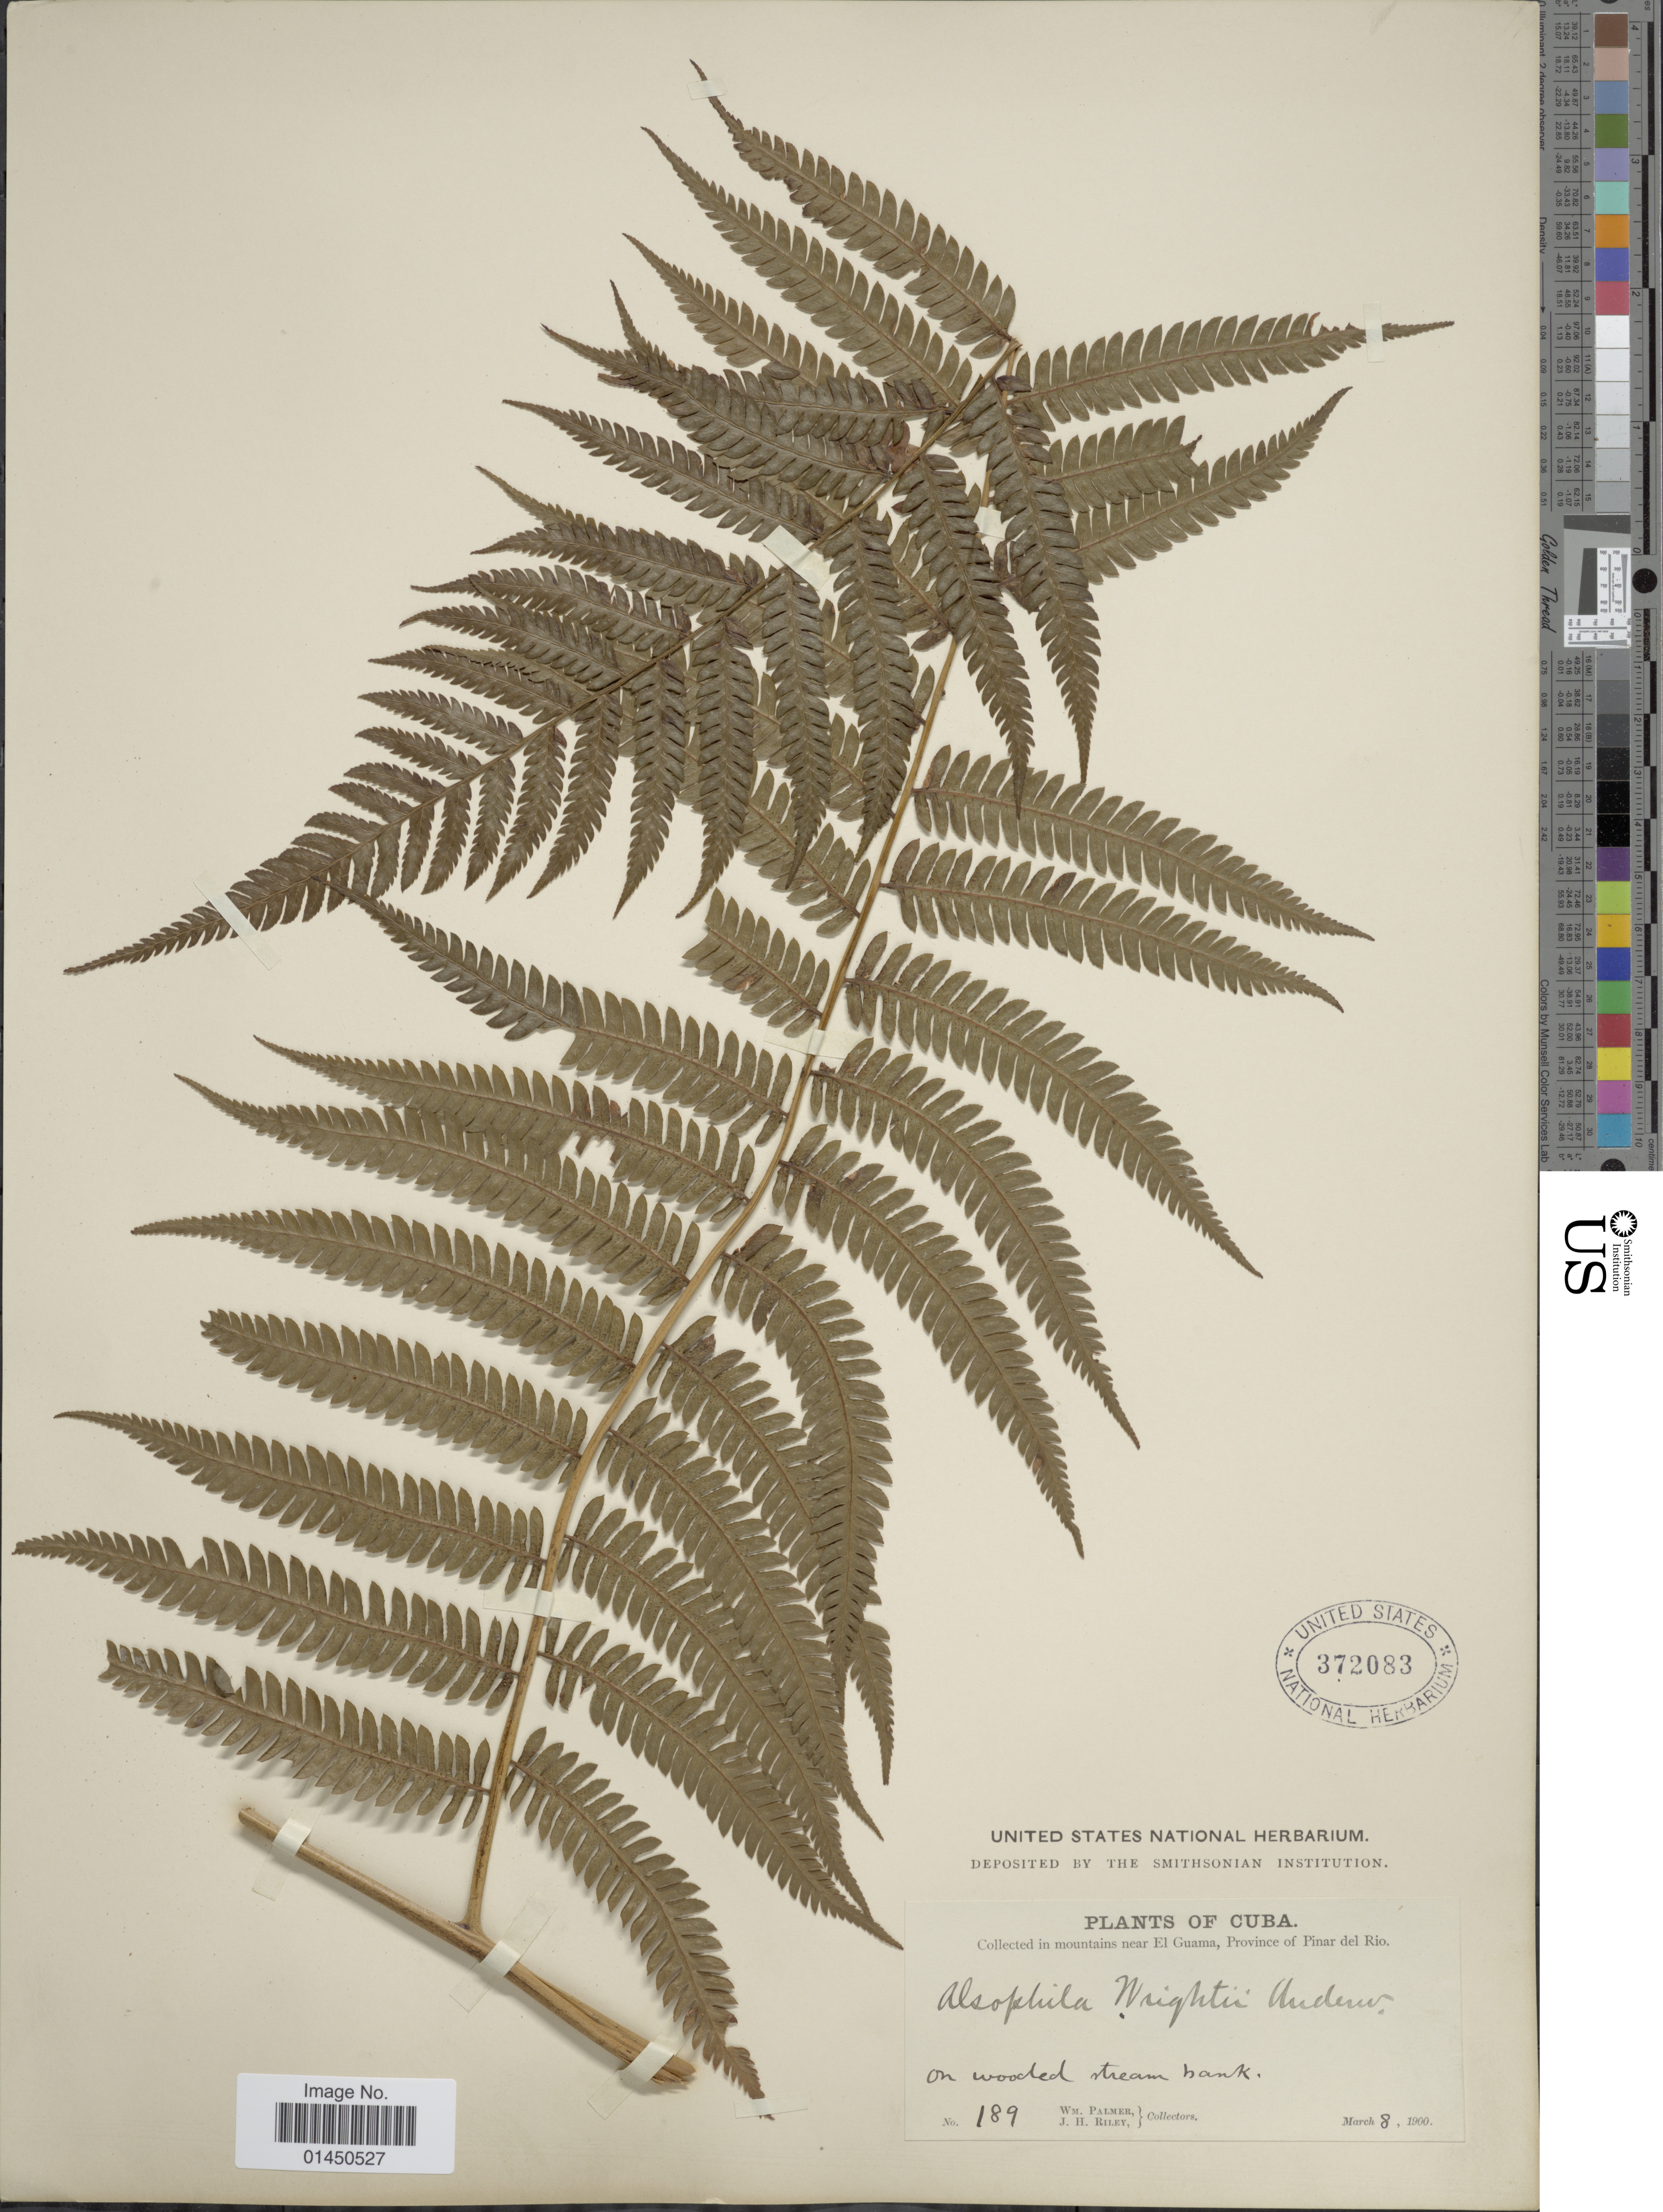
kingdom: Plantae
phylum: Tracheophyta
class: Polypodiopsida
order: Cyatheales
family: Cyatheaceae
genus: Cyathea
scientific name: Cyathea myosuriodes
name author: (Liebm.) Domin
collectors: W. Palmer & J. H. Riley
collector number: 189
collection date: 1900-03-08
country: Cuba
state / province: Pinar del Río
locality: In mountains near El Guama, on wooded stream bank.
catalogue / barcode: US 372083